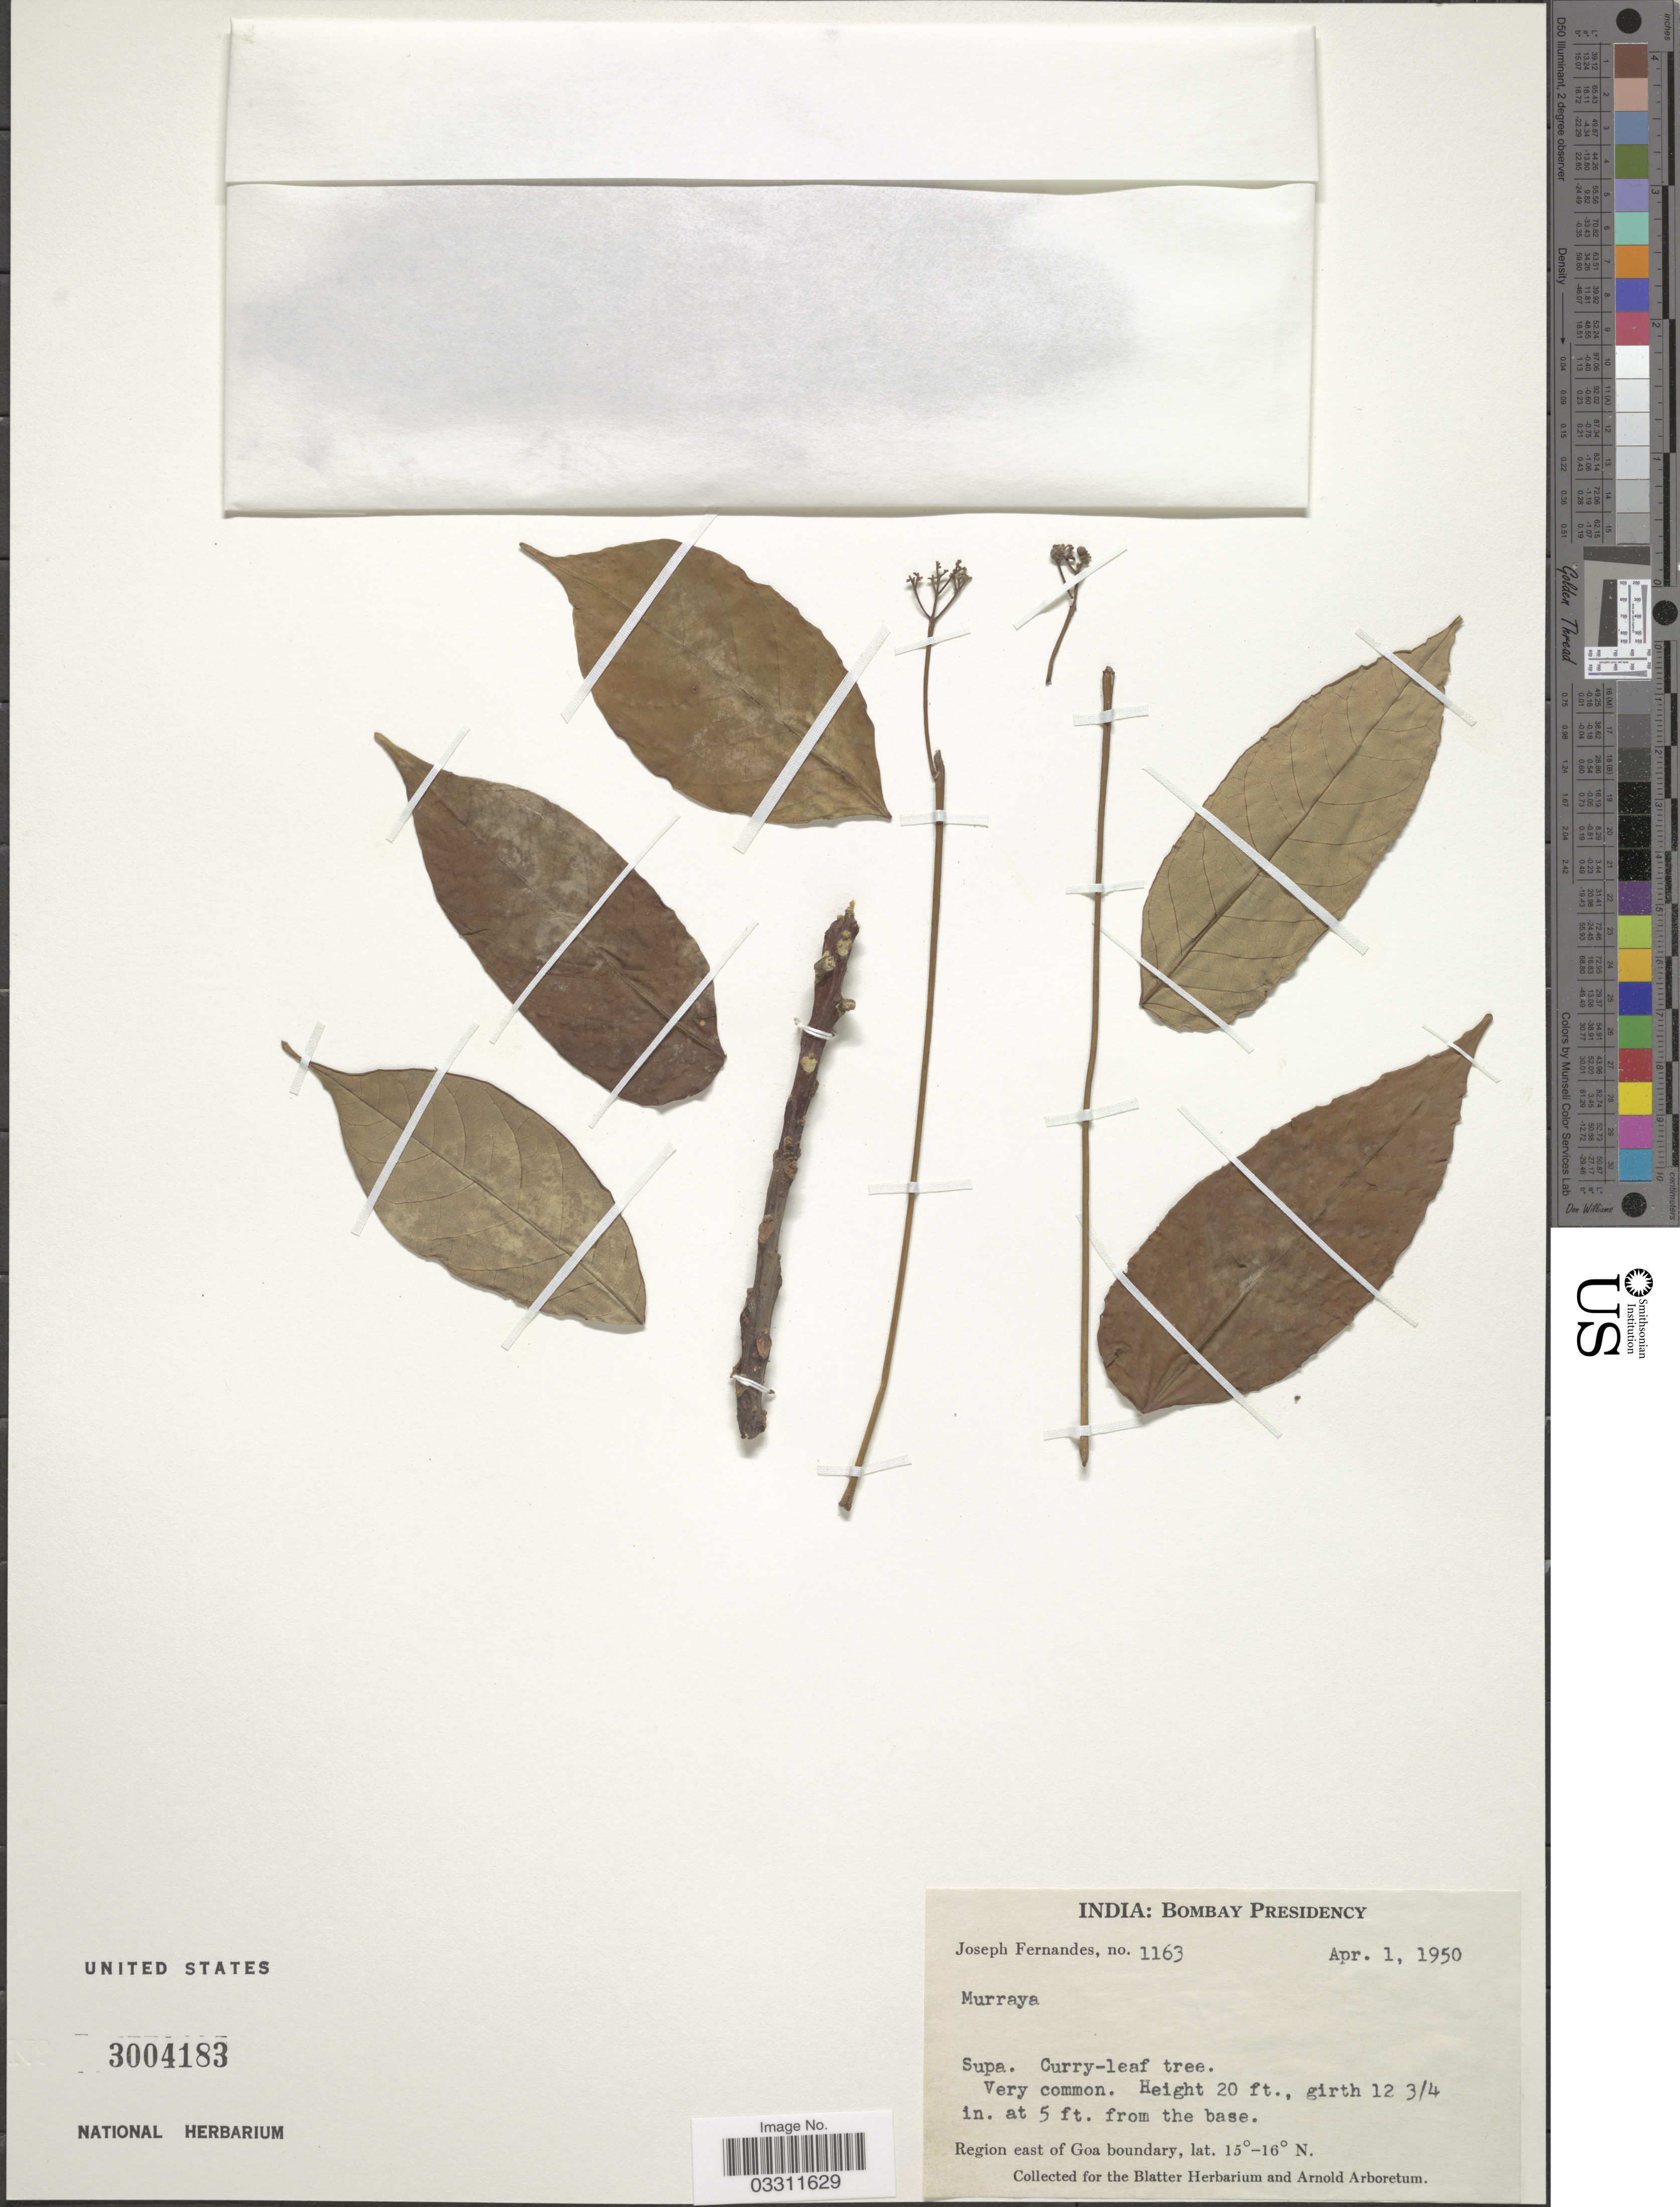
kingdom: Plantae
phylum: Tracheophyta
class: Magnoliopsida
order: Sapindales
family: Rutaceae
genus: Murraya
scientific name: Murraya sp.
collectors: J. Fernandes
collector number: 1163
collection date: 1950-04-01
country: India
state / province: Goa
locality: Bombay Presidency. Region east of Goa boundary.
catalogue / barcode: US 3004183